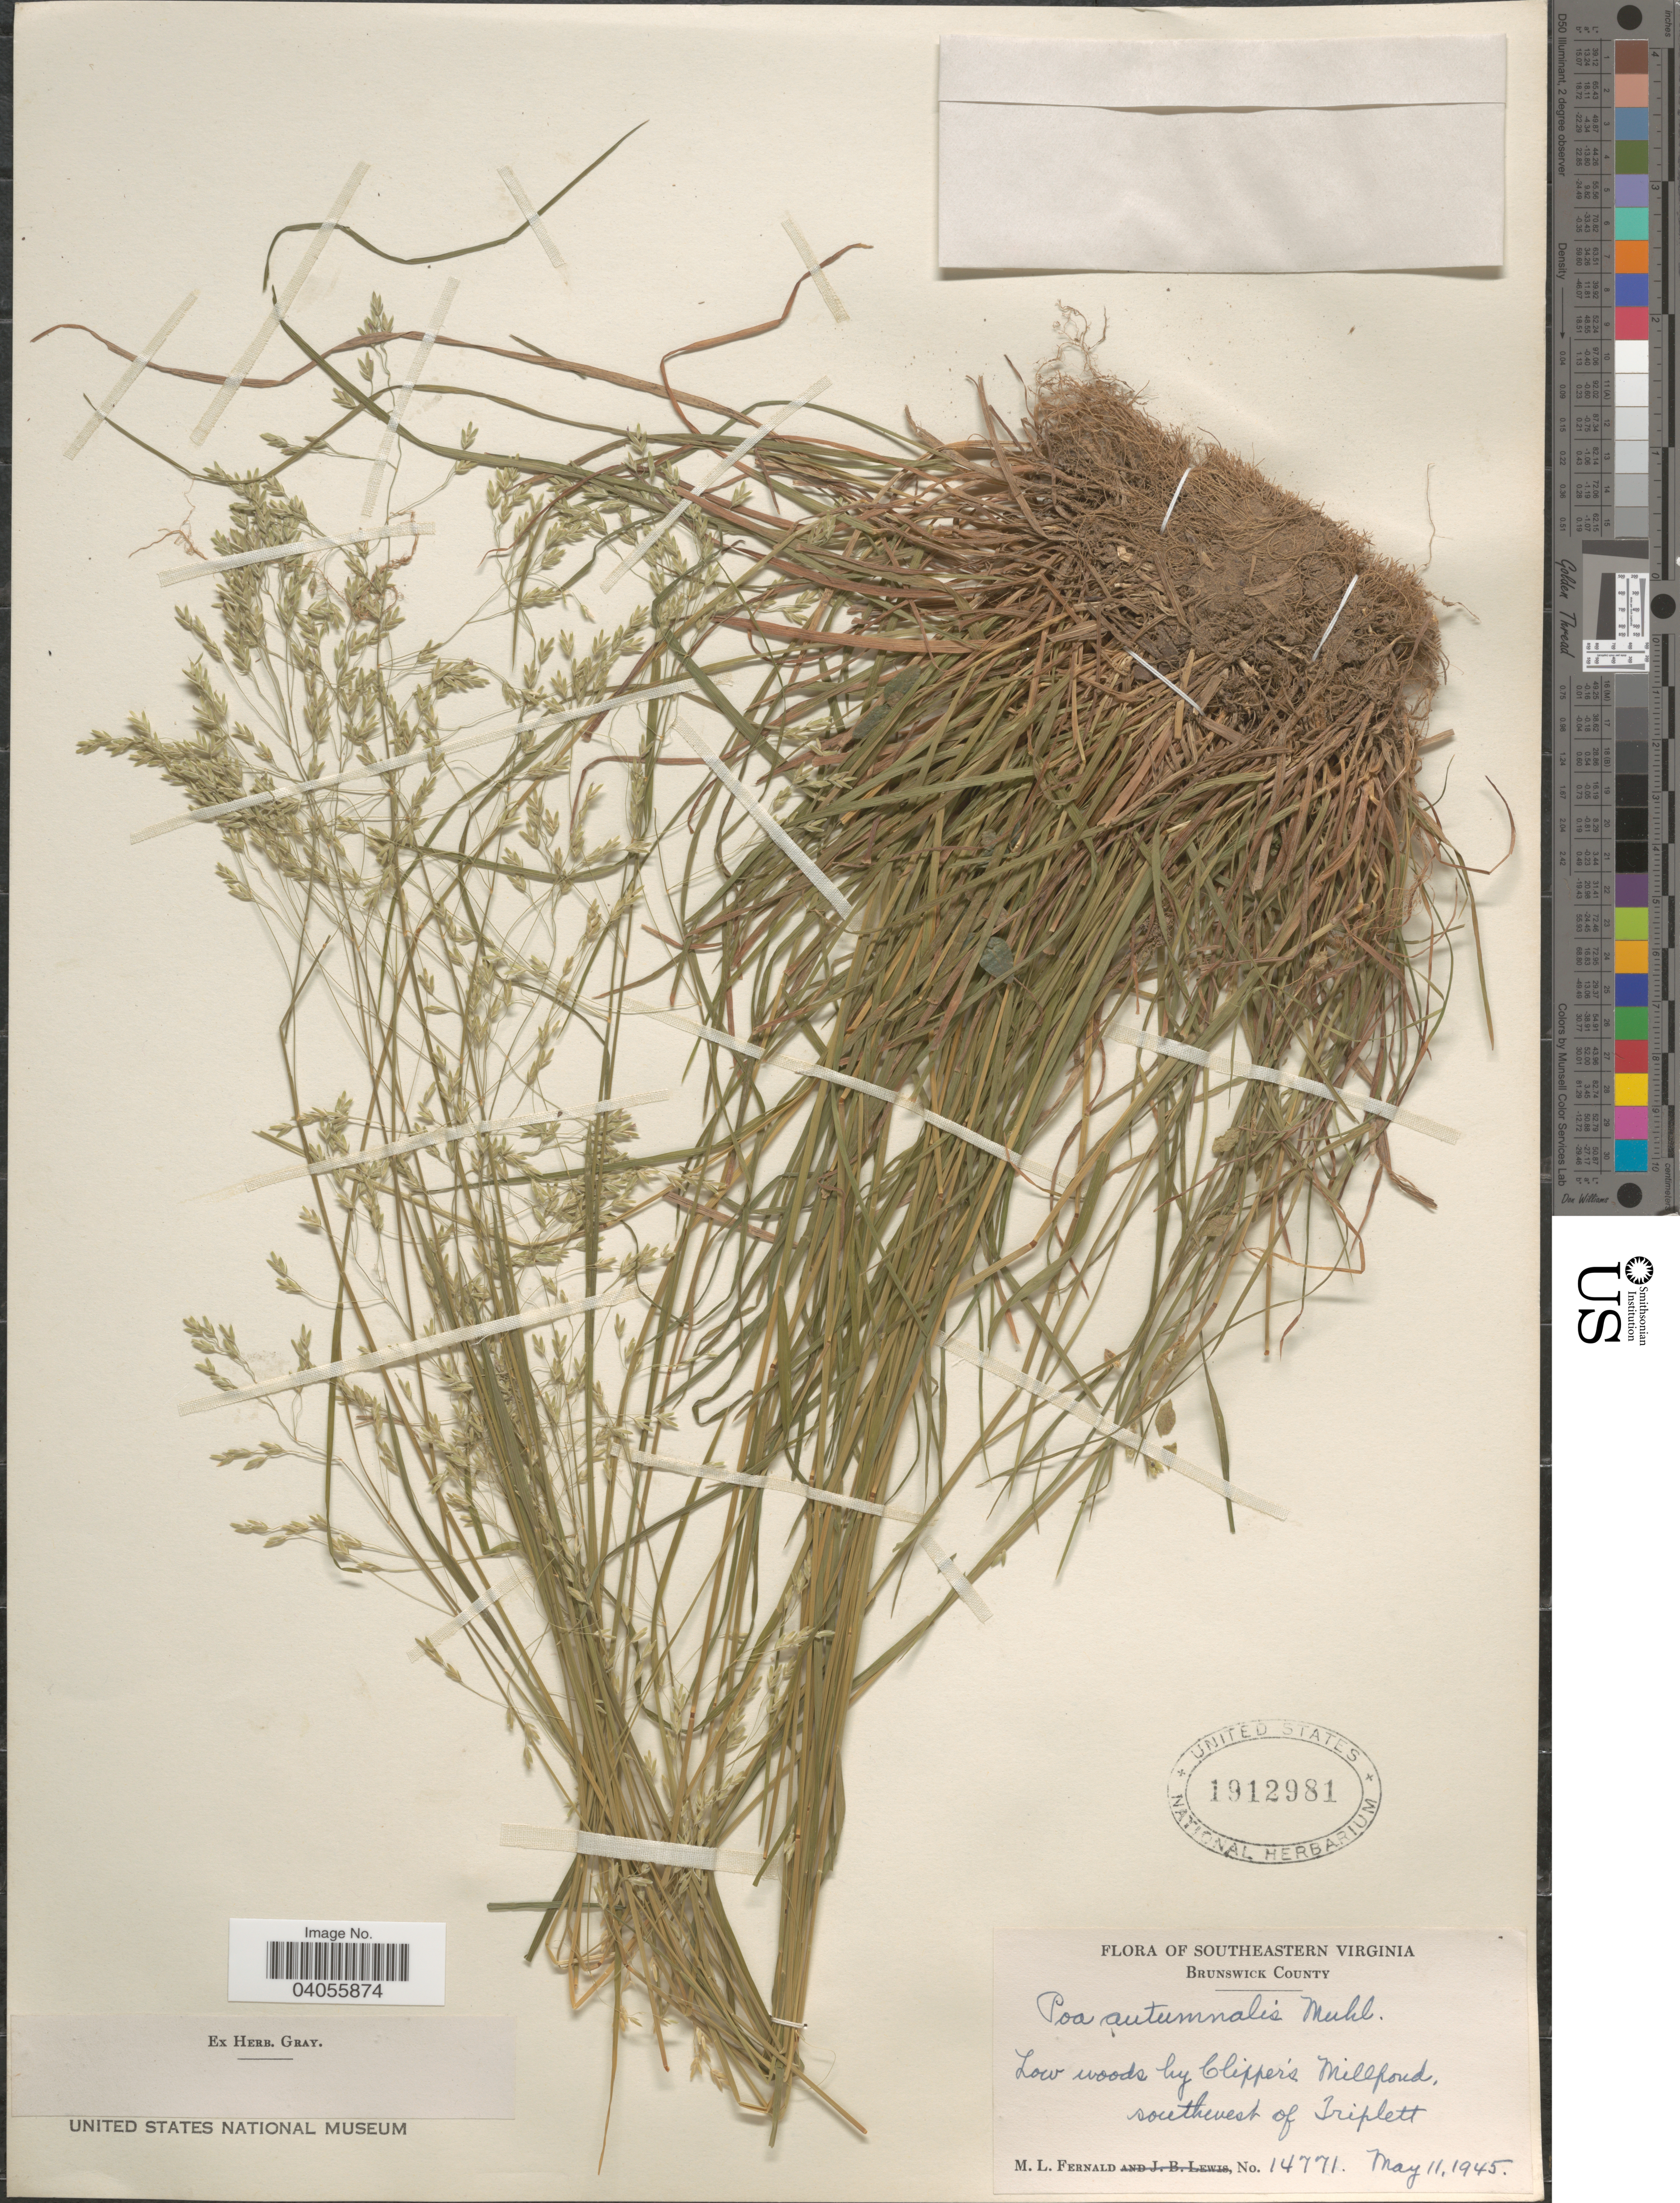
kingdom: Plantae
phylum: Tracheophyta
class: Liliopsida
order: Poales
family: Poaceae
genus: Poa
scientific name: Poa autumnalis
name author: Muhl. ex Elliott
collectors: M. L. Fernald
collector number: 14771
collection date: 1945-05-11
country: United States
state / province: Virginia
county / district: Brunswick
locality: Southeastern Virginia. Brunswick County. Low woods by Clipper's Millpond, southwest of Triplett.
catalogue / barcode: US 1912981